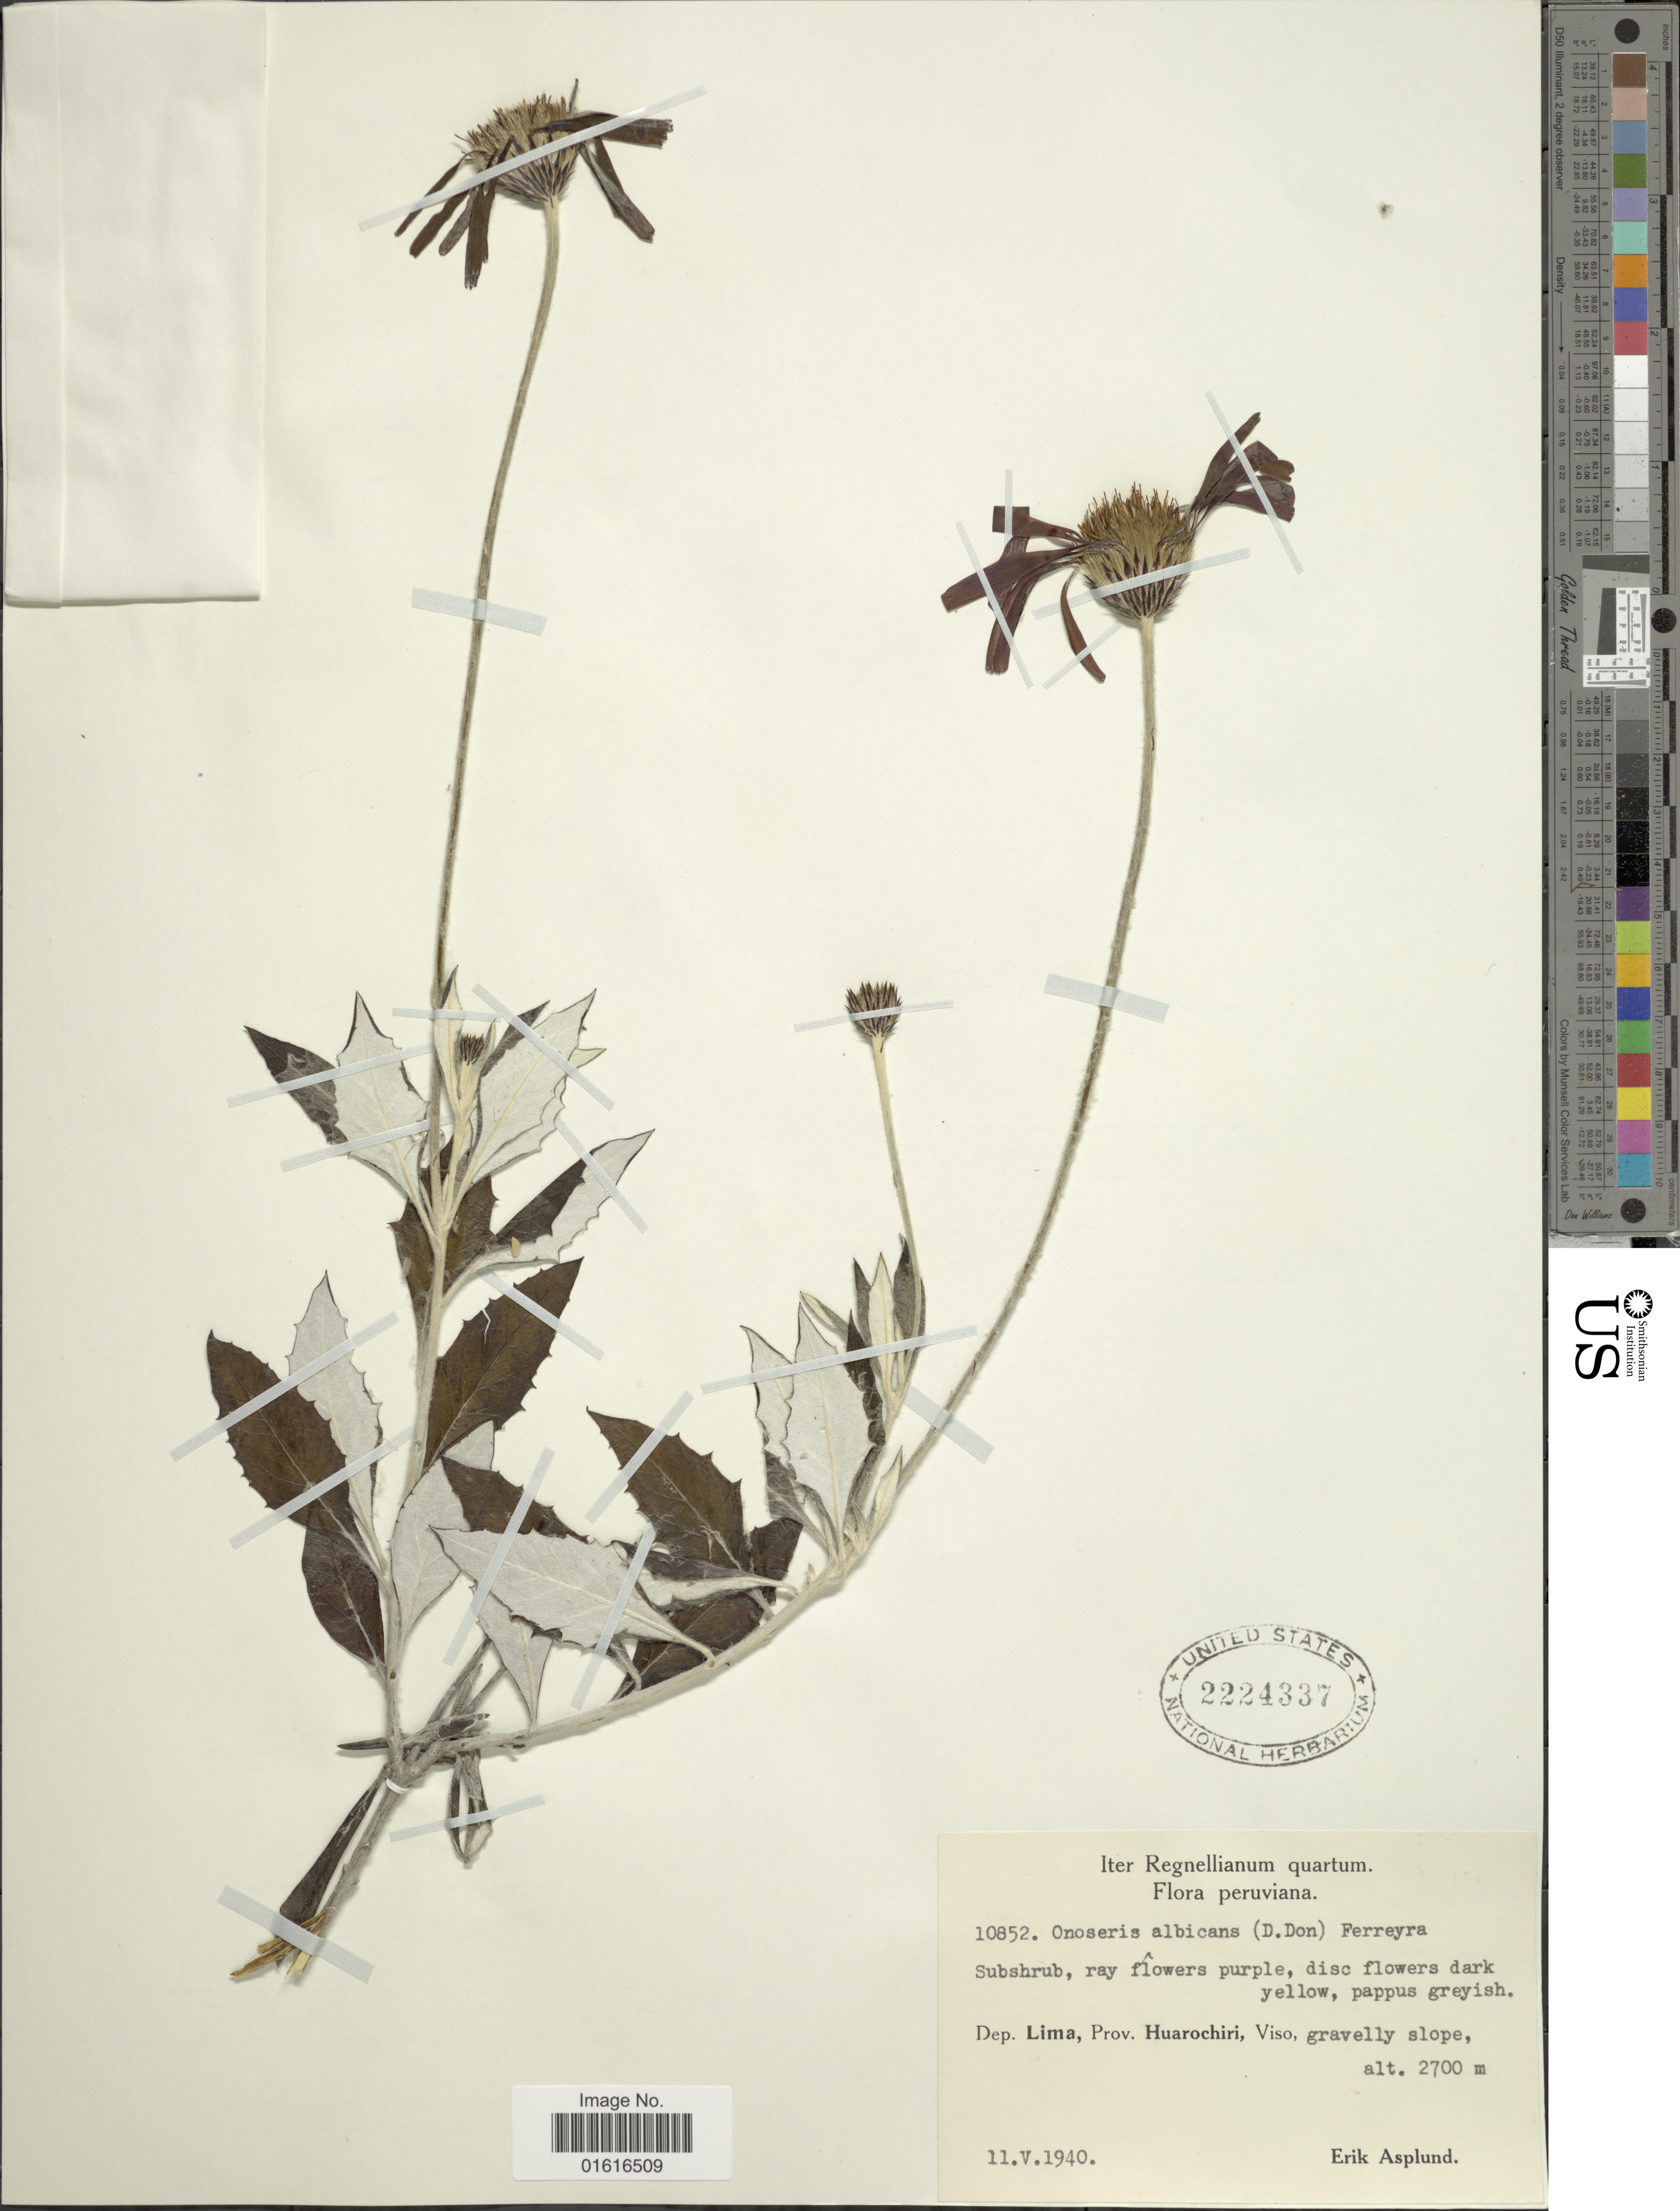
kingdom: Plantae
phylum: Tracheophyta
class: Magnoliopsida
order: Asterales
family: Asteraceae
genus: Onoseris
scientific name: Onoseris albicans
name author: (D. Don) Ferreyra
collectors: E. Asplund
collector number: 10852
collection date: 1940-05-11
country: Peru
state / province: Lima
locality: Prov. Huarpchiri, Viso, gravelly slope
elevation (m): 2700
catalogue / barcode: US 2224337